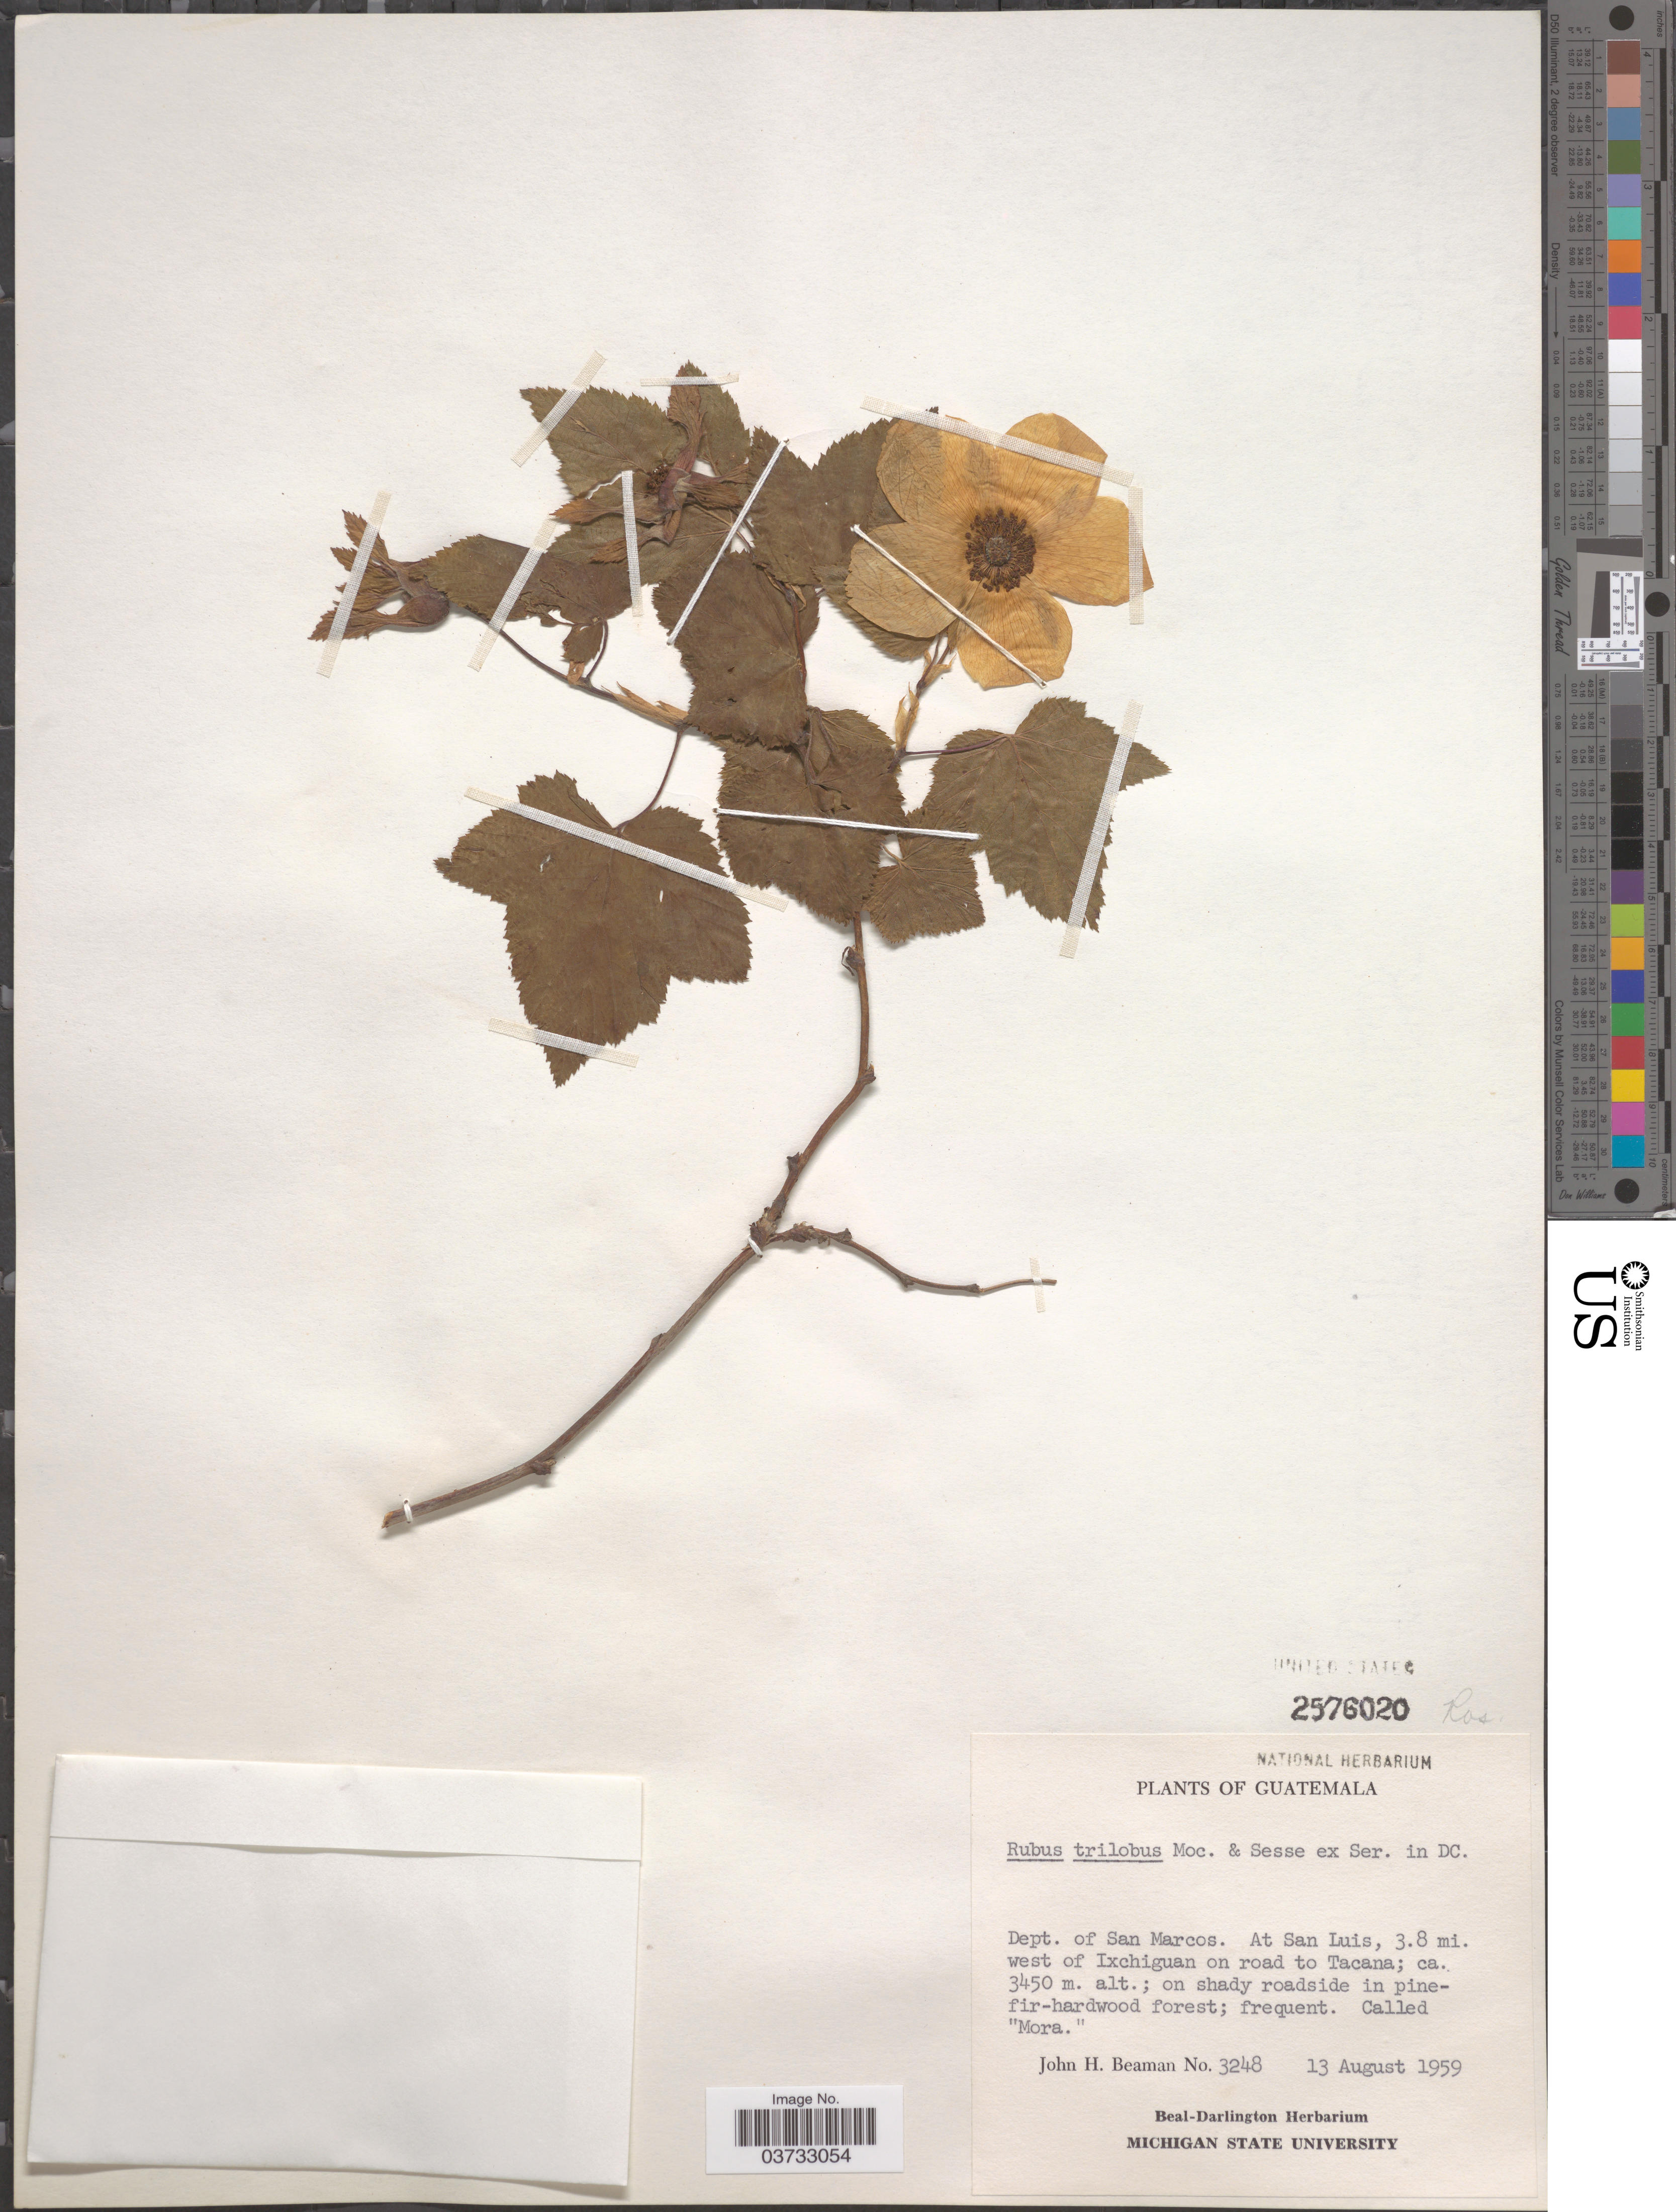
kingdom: Plantae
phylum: Tracheophyta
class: Magnoliopsida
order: Rosales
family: Rosaceae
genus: Rubus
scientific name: Rubus trilobus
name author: Moc. & Sessé ex Ser.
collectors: J. H. Beaman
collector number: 3248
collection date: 1959-08-13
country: Guatemala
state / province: San Marcos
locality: Dept. of San Marcos. At San Luis, 3.8 mi. west of Ixchiguan on road to Tacana.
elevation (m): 3450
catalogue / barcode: US 2576020